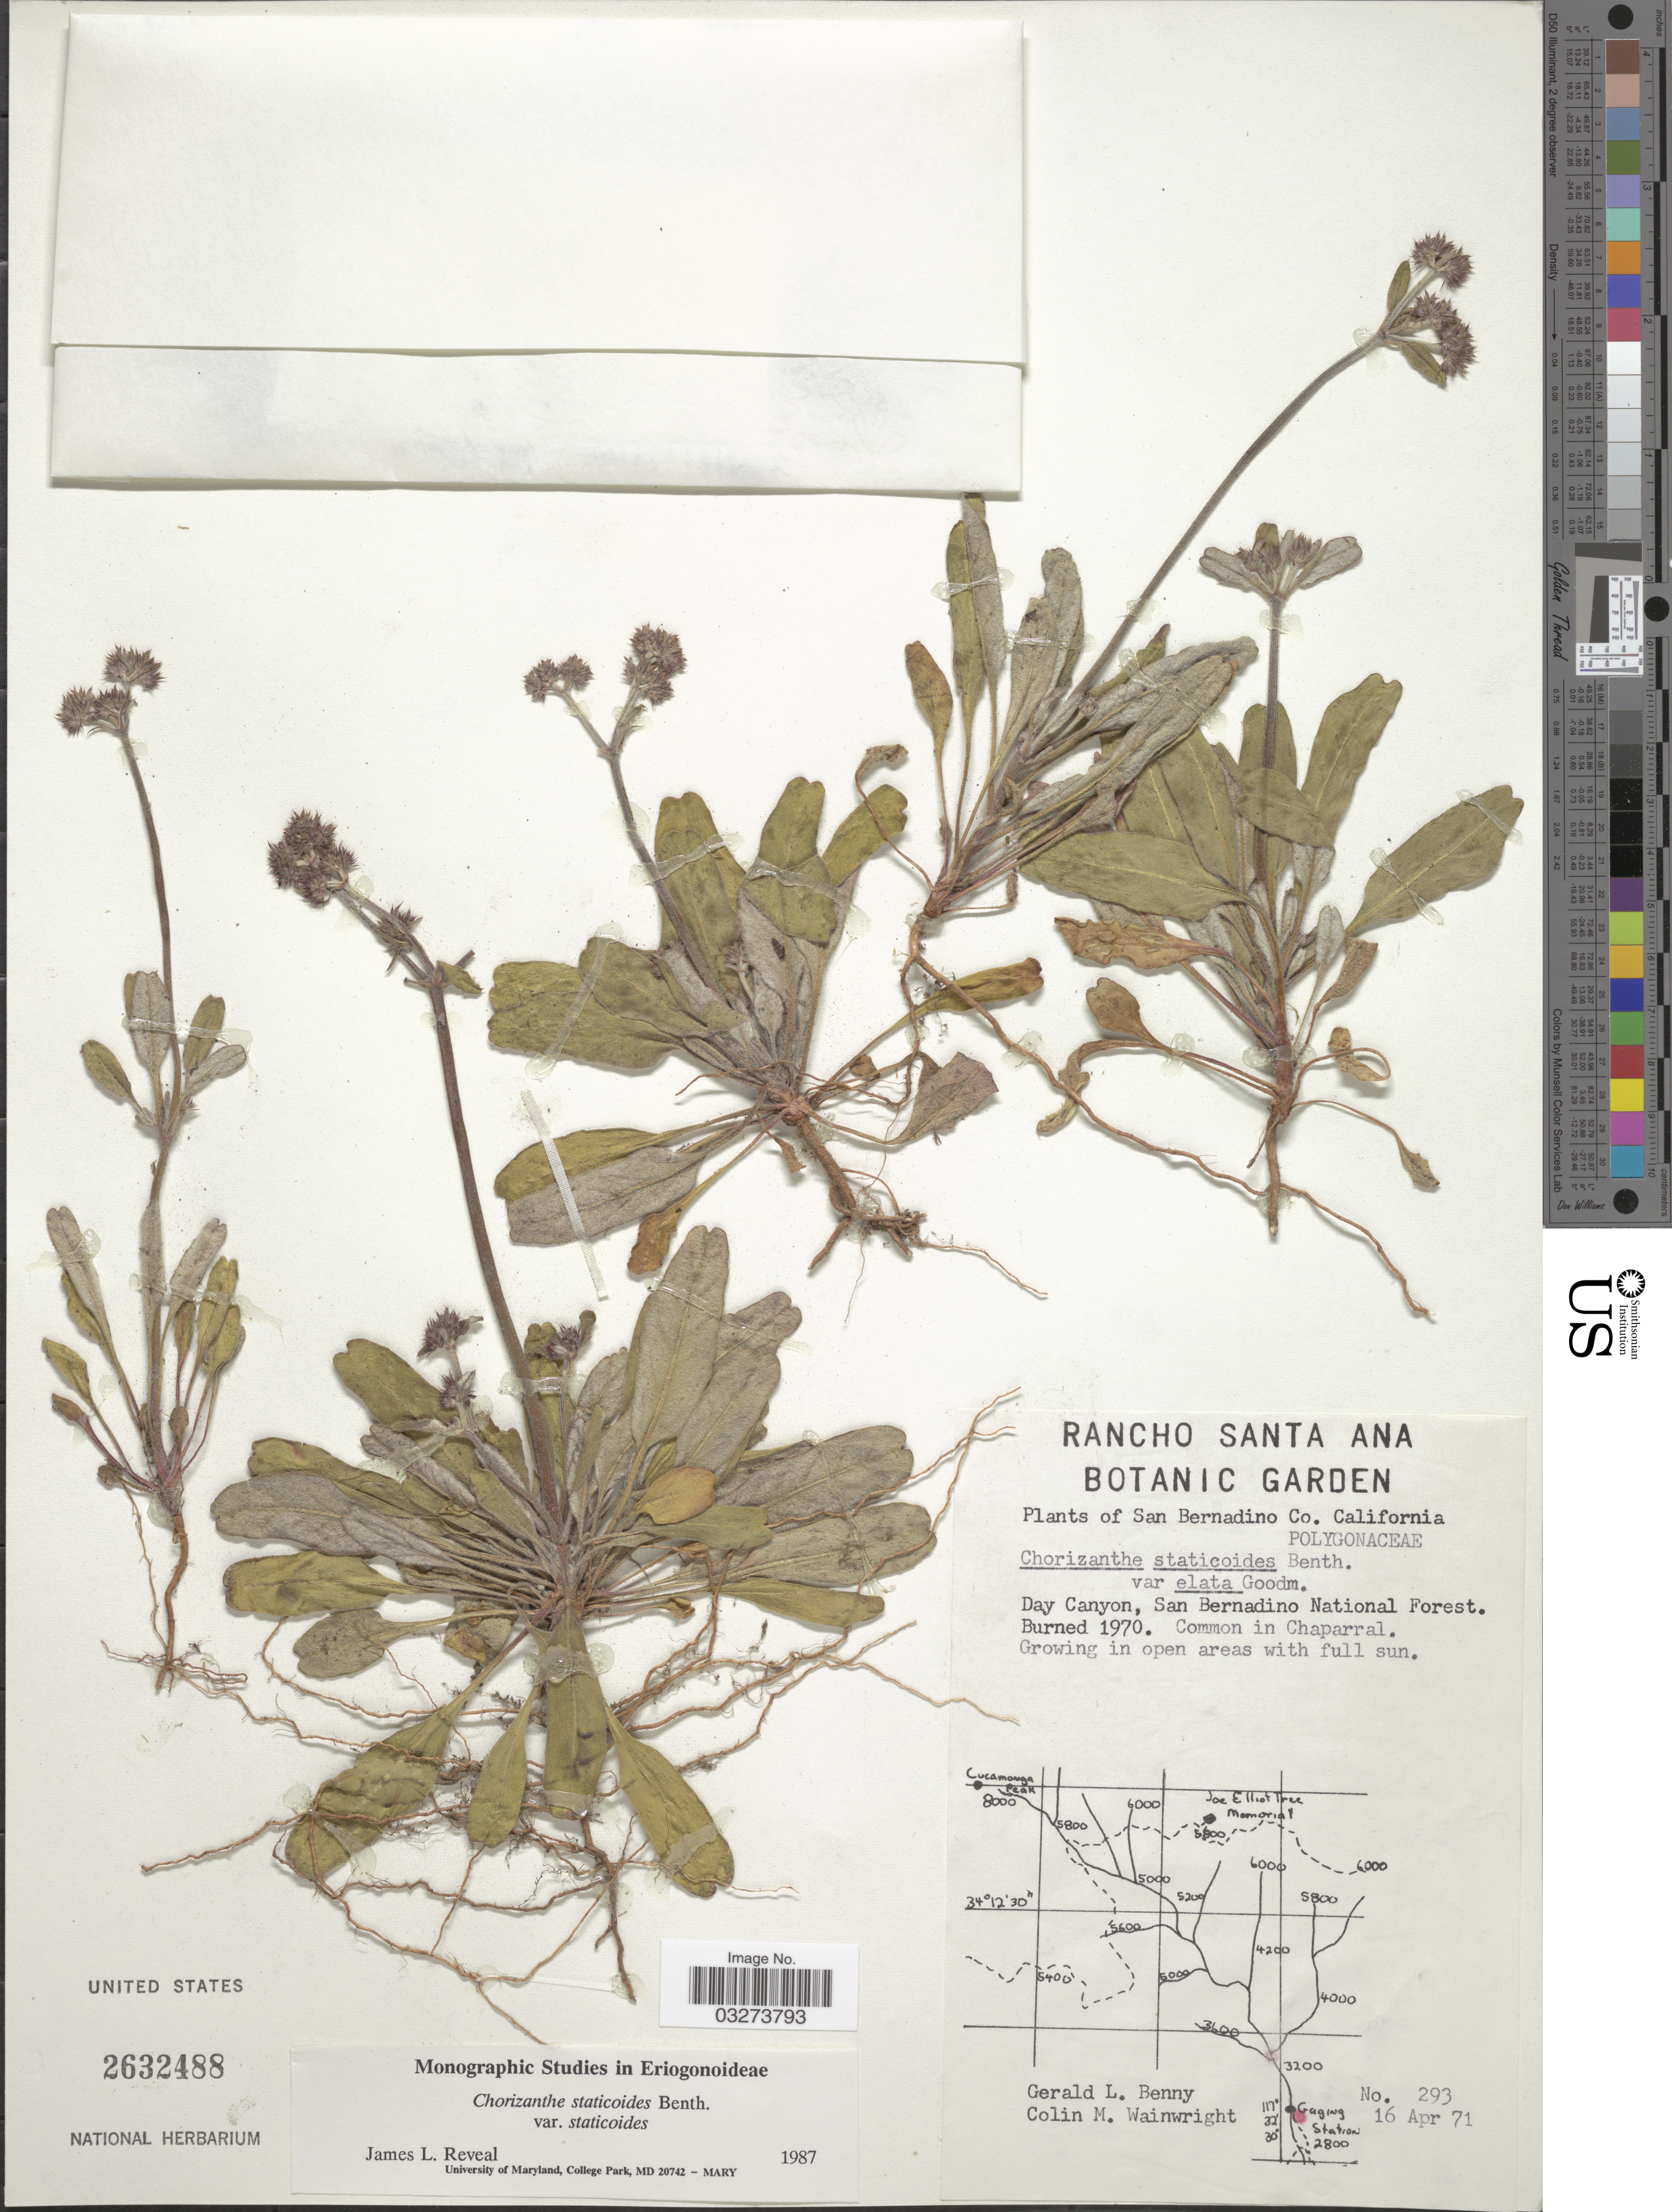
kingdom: Plantae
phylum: Tracheophyta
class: Magnoliopsida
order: Caryophyllales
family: Polygonaceae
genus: Chorizanthe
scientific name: Chorizanthe staticoides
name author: Benth.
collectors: G. Benny & C. Wainwright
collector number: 293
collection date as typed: Transcribed d/m/y: 16/4/71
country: United States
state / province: California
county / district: San Bernardino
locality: San Bernadino Co., Day Canyon, San Bernadino National Forest.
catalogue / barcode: US 2632488